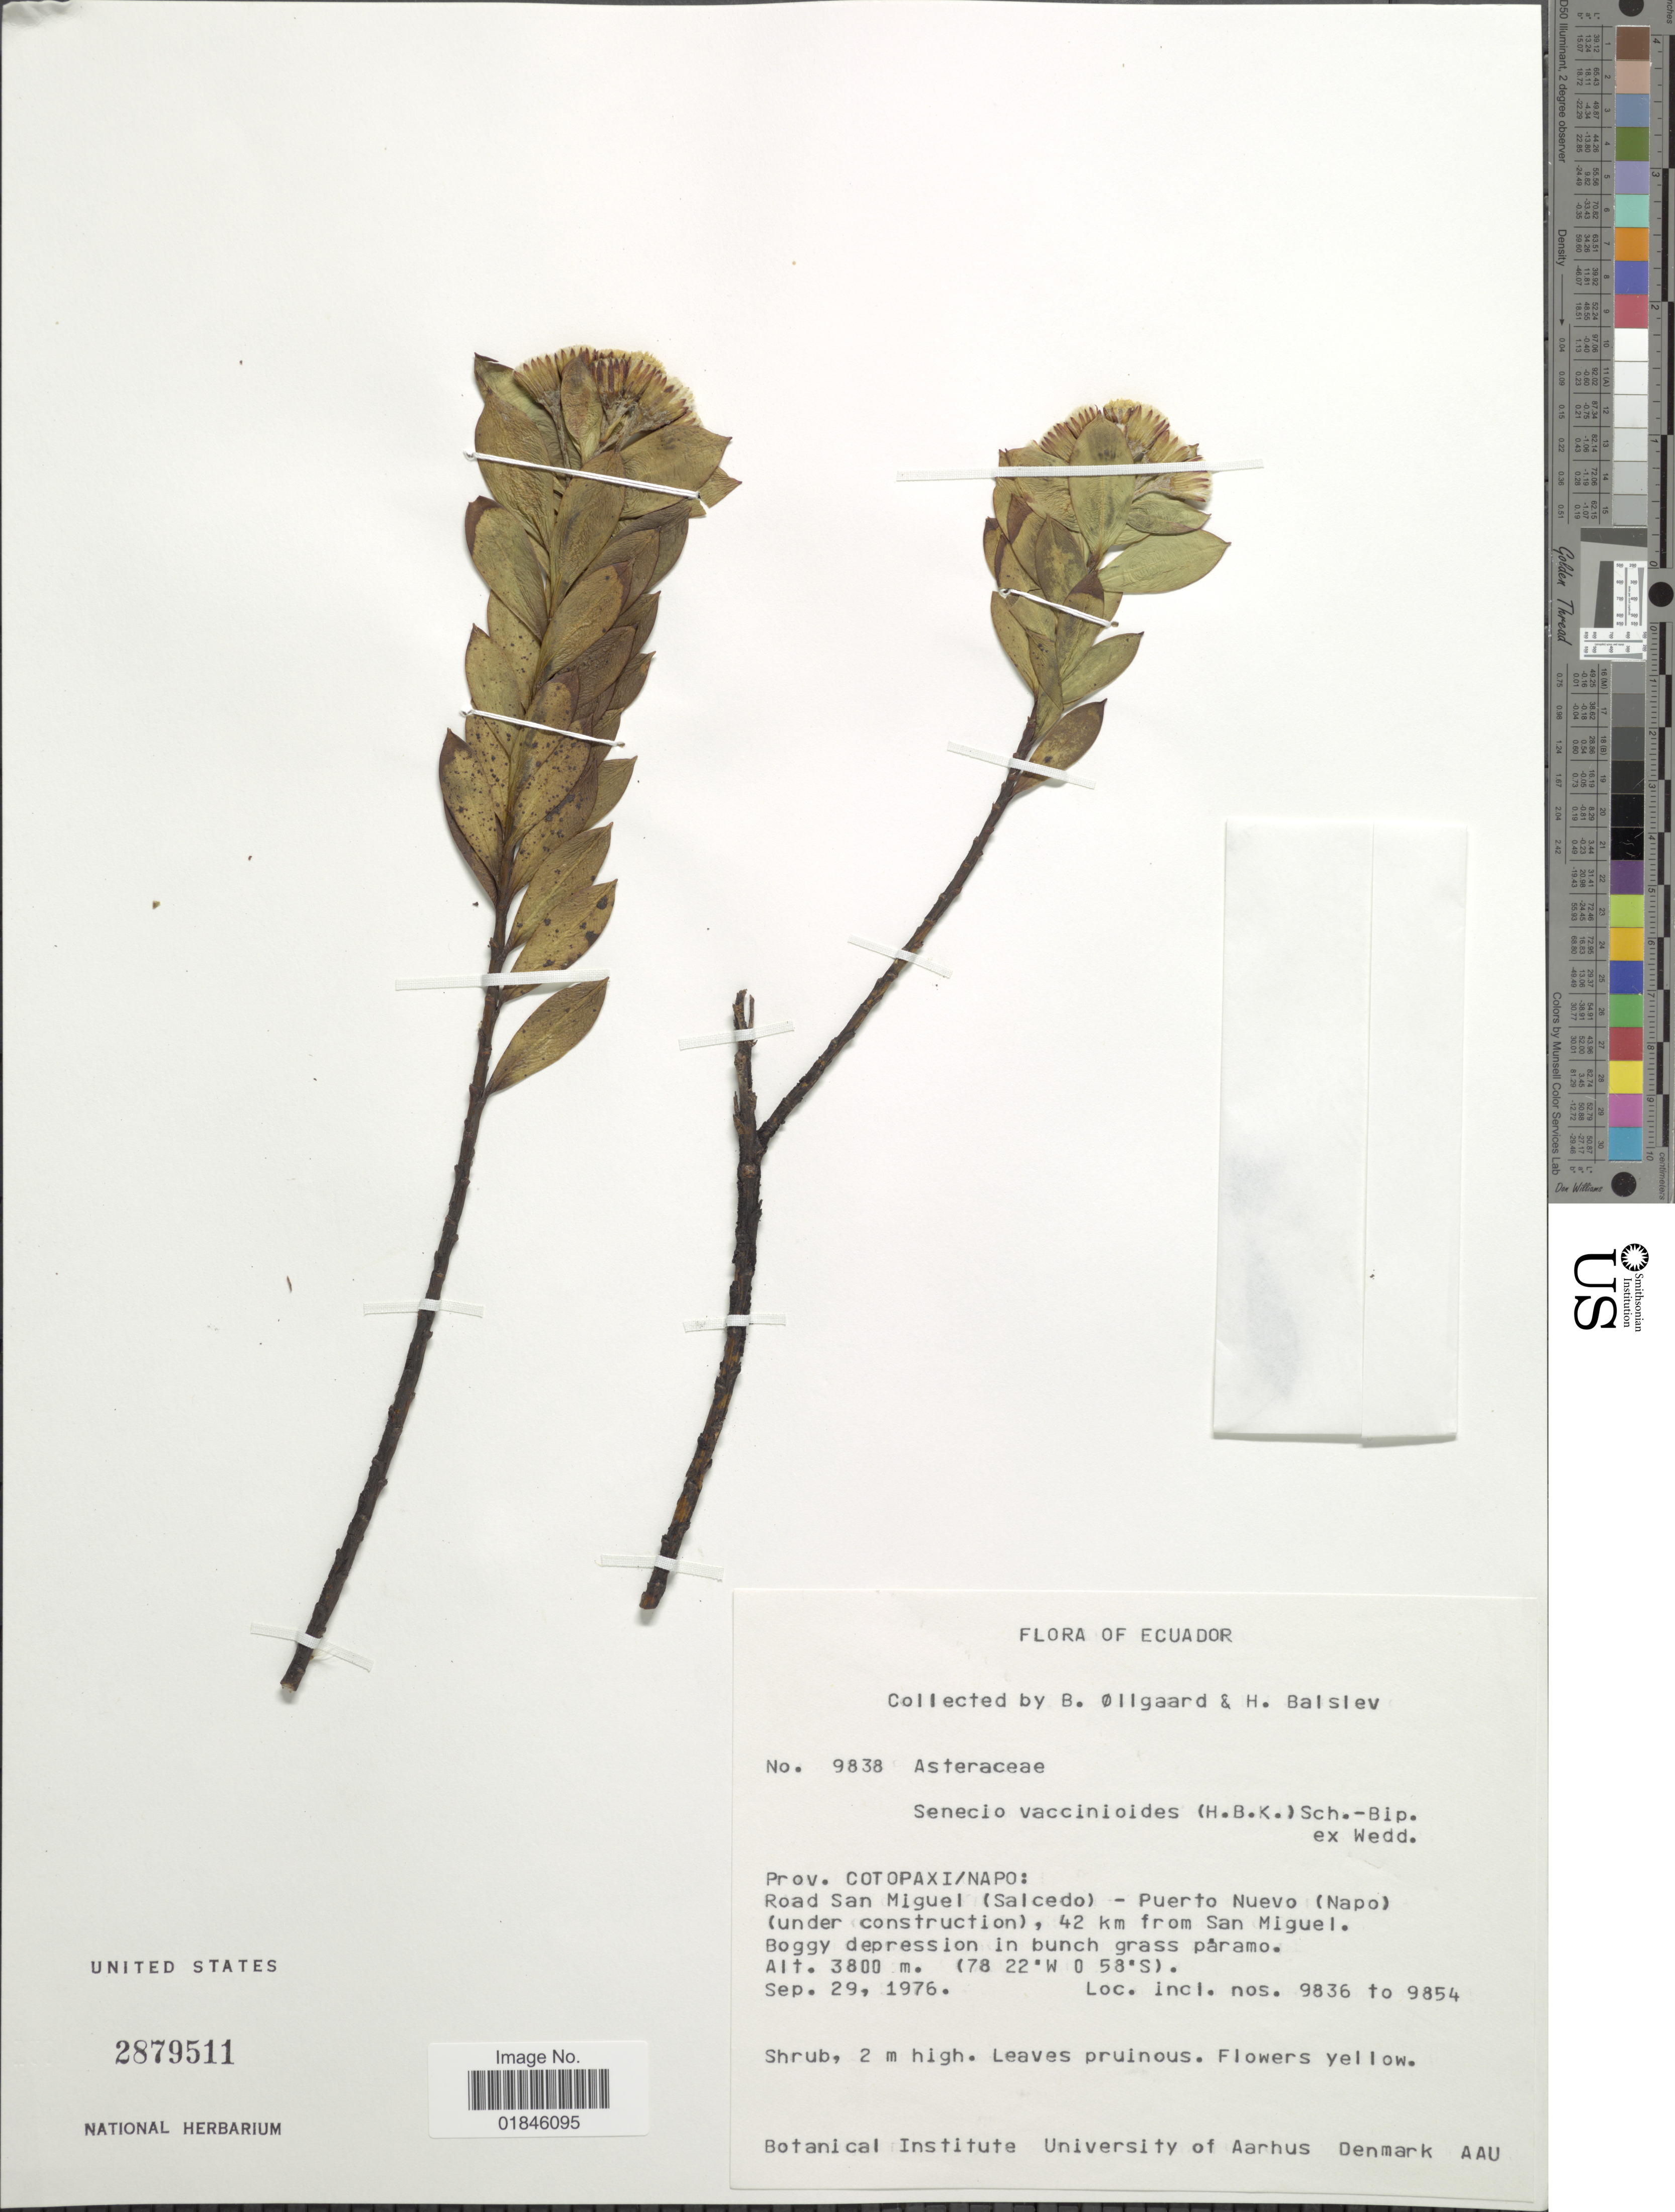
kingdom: Plantae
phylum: Tracheophyta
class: Magnoliopsida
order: Asterales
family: Asteraceae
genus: Pentacalia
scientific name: Pentacalia vaccinioides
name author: (Kunth) Cuatrec.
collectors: B. Øllgaard & H. Balslev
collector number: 9838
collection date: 1976-09-29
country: Ecuador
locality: Prov. Cotopaxi/Napo: Road San Miguel (Salcedo) - Puerto Nuevo (Napo) (under construction), 42 km from San Miguel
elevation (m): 3800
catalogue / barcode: US 2879511